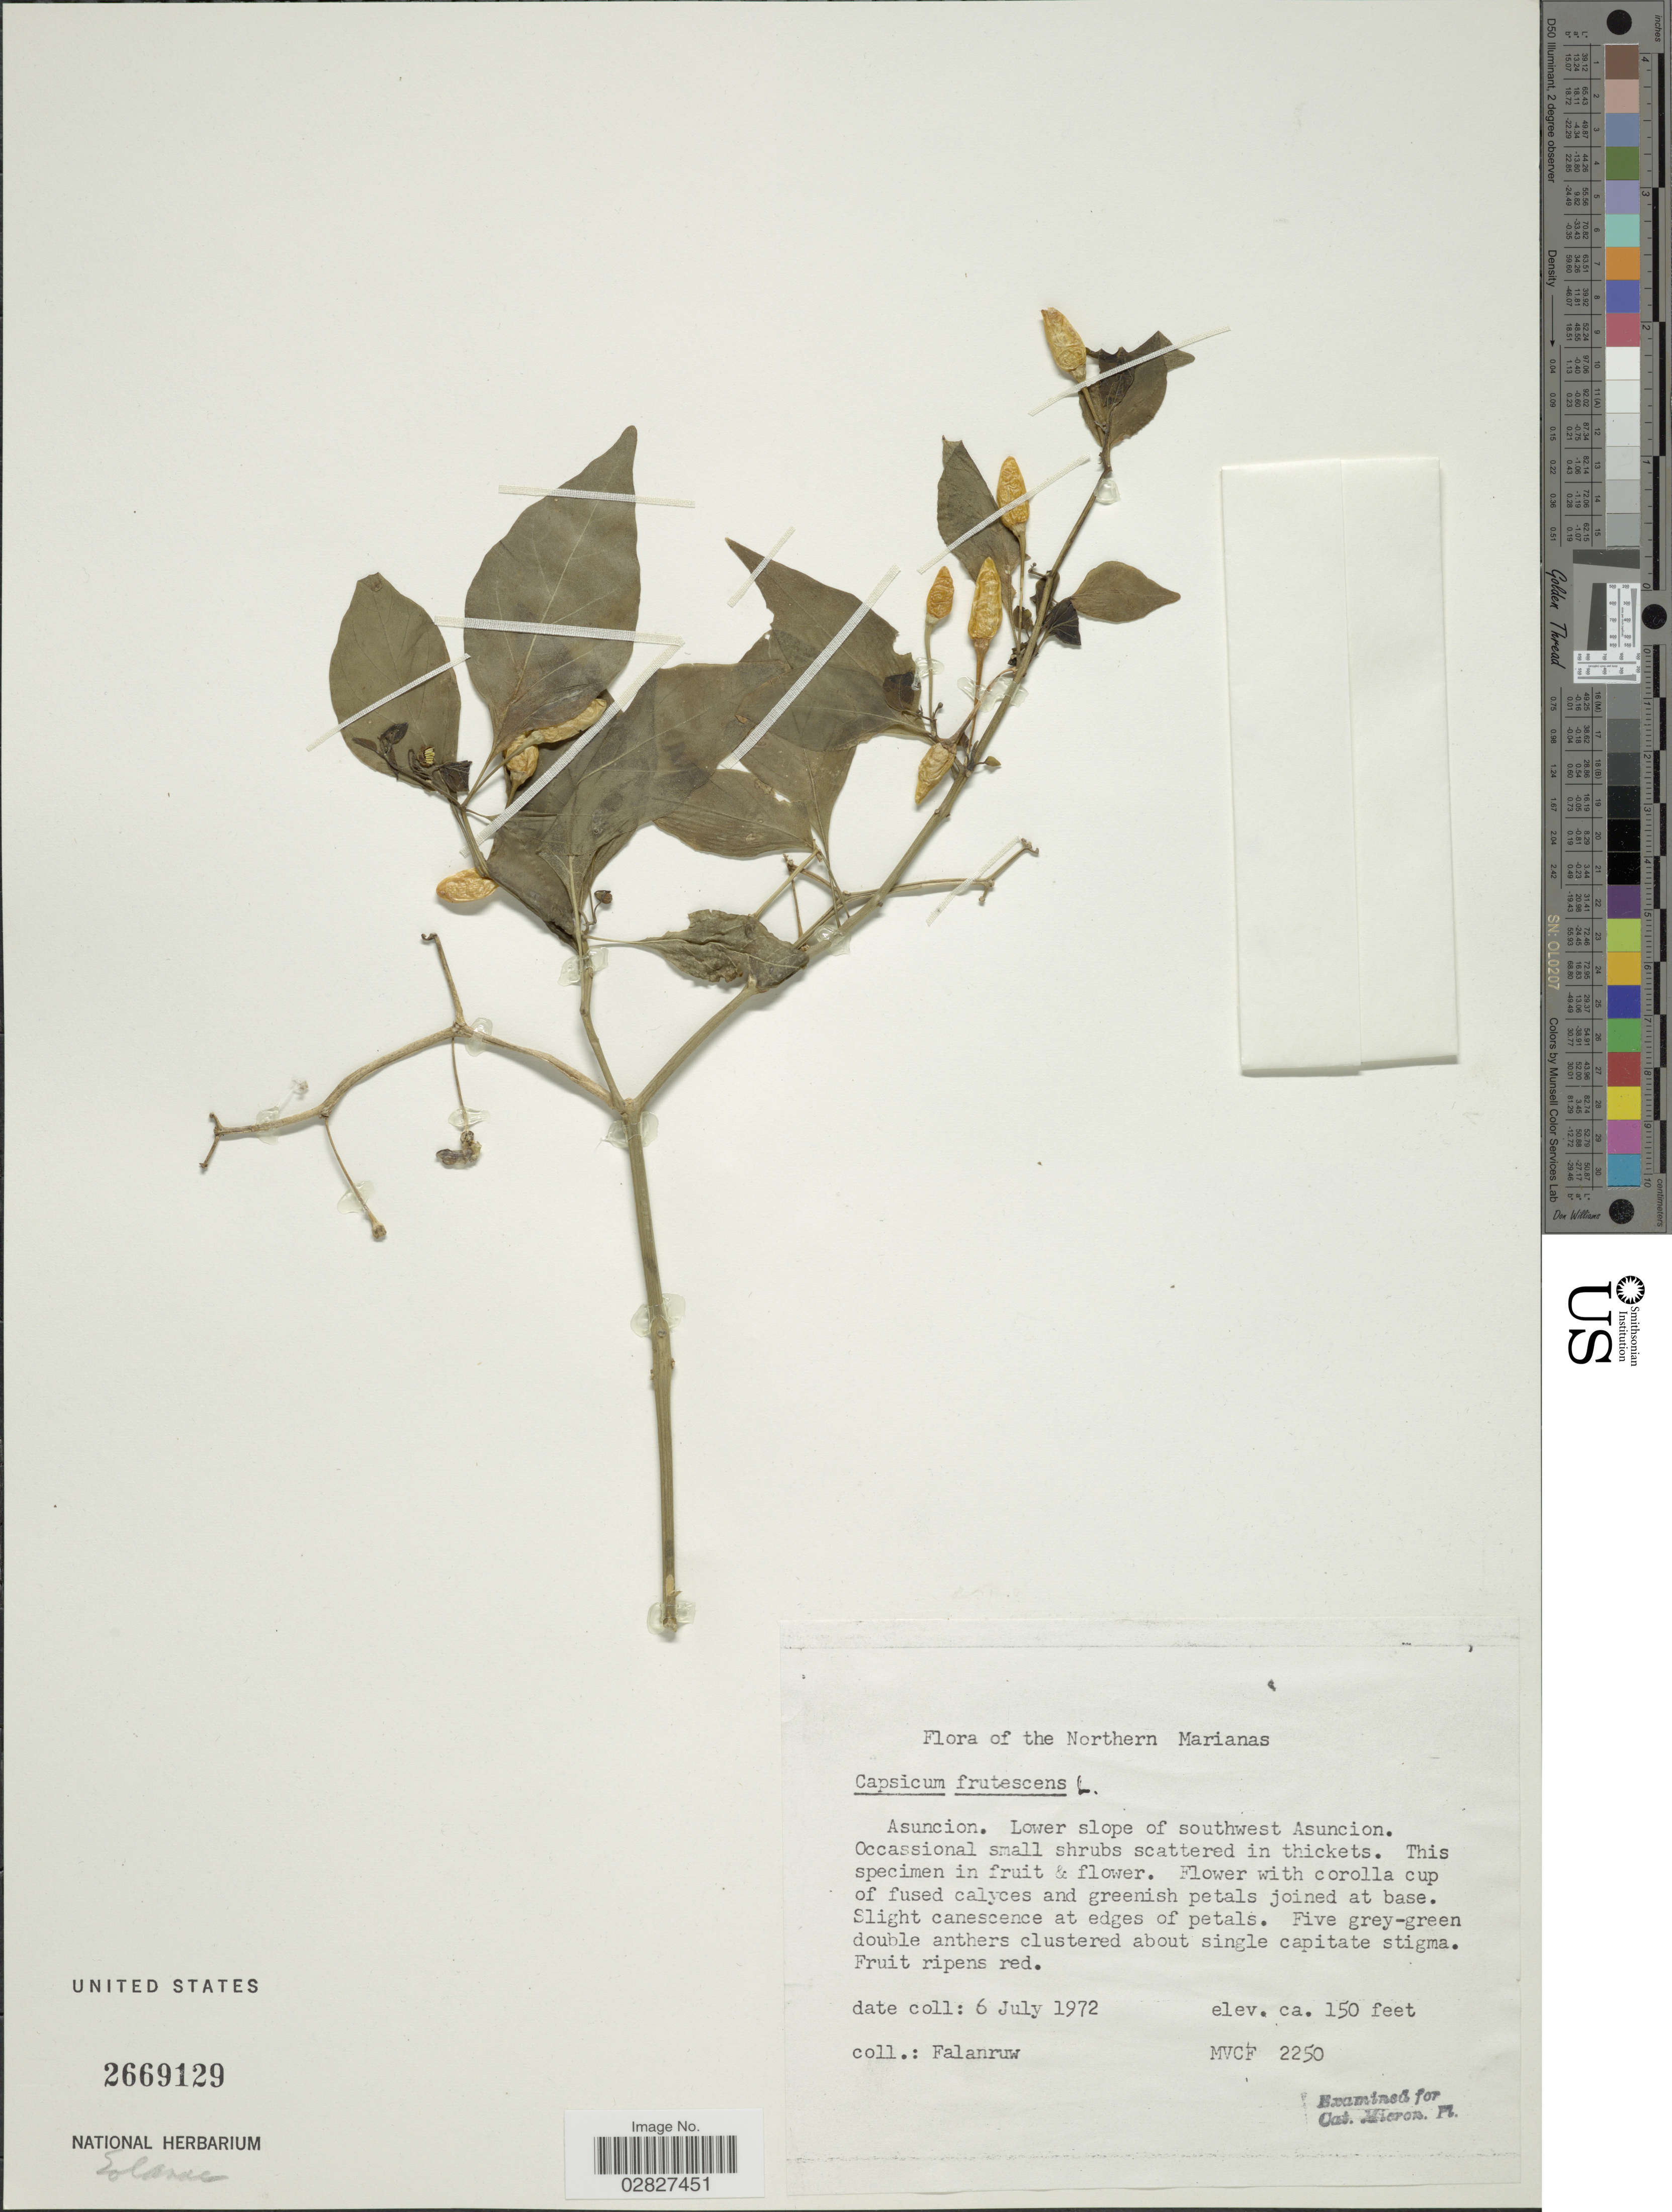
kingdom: Plantae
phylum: Tracheophyta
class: Magnoliopsida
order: Solanales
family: Solanaceae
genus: Capsicum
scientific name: Capsicum frutescens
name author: L.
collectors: Falanruw, --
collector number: MVCF 2250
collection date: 1972-07-06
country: Northern Mariana Islands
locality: Asuncion. Lower slope of southwest Asuncion.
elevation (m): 46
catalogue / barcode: US 2669129